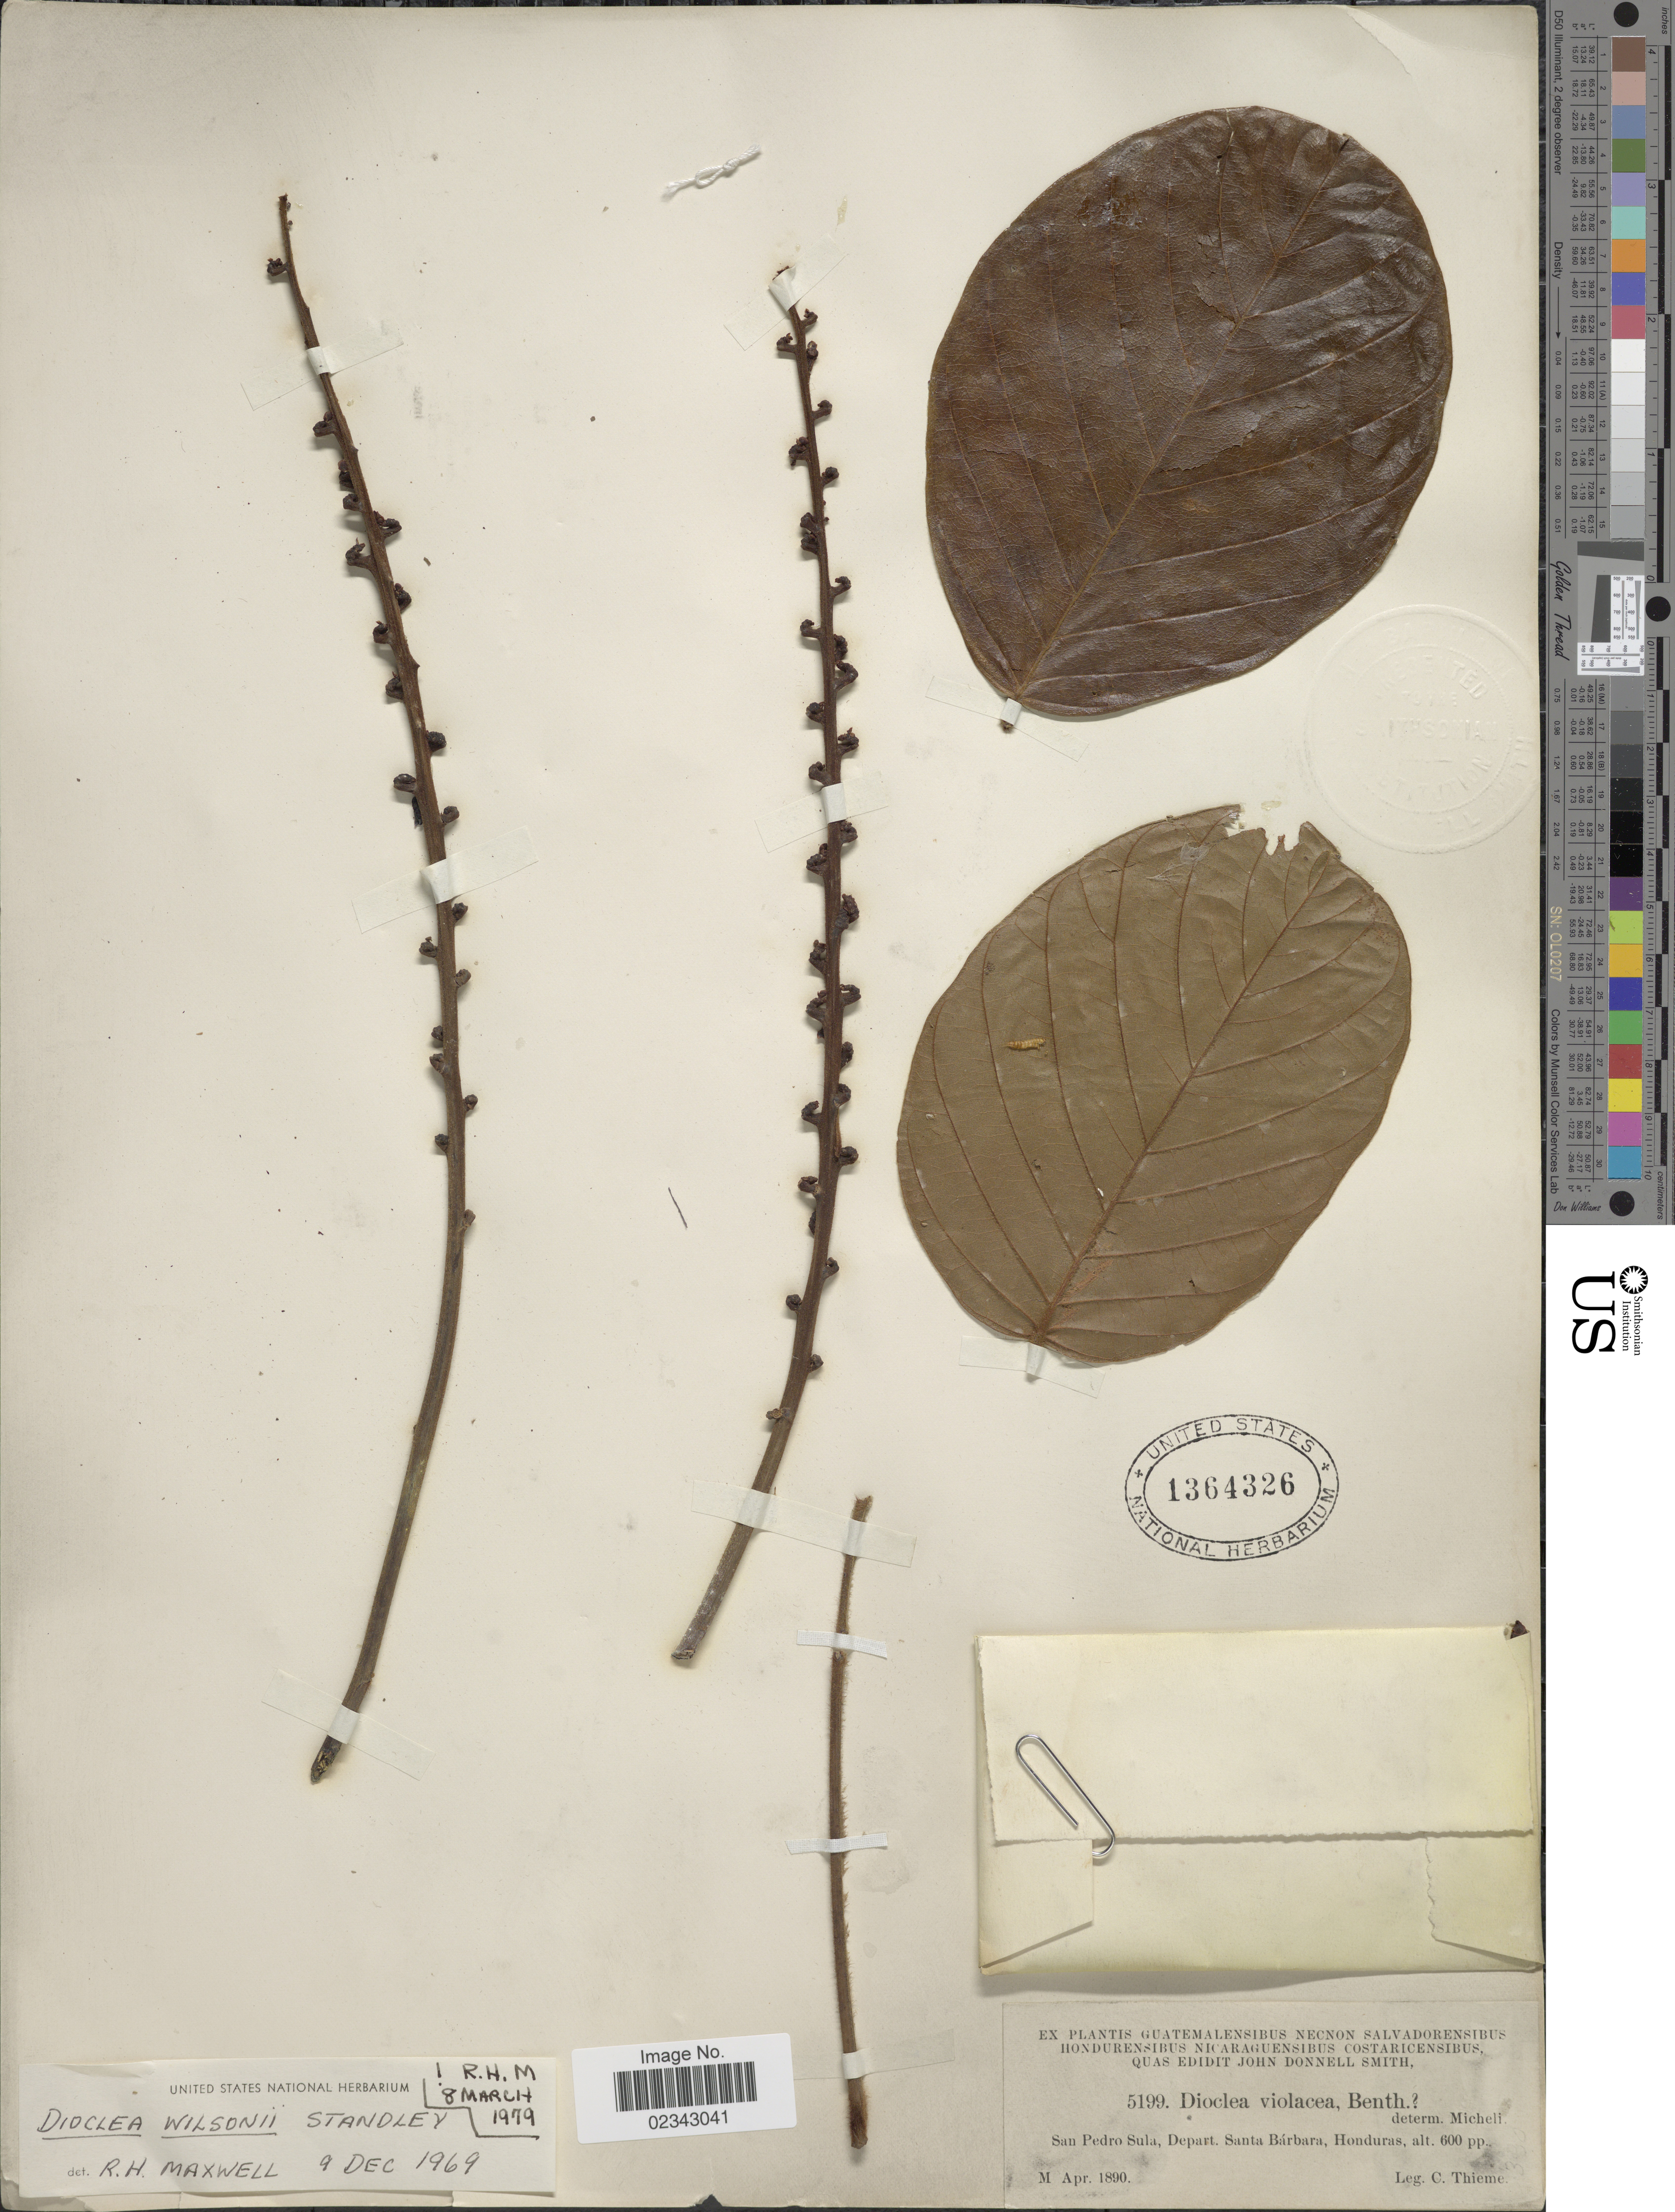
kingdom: Plantae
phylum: Tracheophyta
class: Magnoliopsida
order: Fabales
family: Fabaceae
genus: Macropsychanthus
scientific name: Macropsychanthus wilsonii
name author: (Standl.) L.P. Queiroz & Snak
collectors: C. Thieme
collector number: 5199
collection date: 1890-04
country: Honduras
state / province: Santa Bárbara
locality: San Pedro Sula, Depart. Santa Barbará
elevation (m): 183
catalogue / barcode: US 1364326